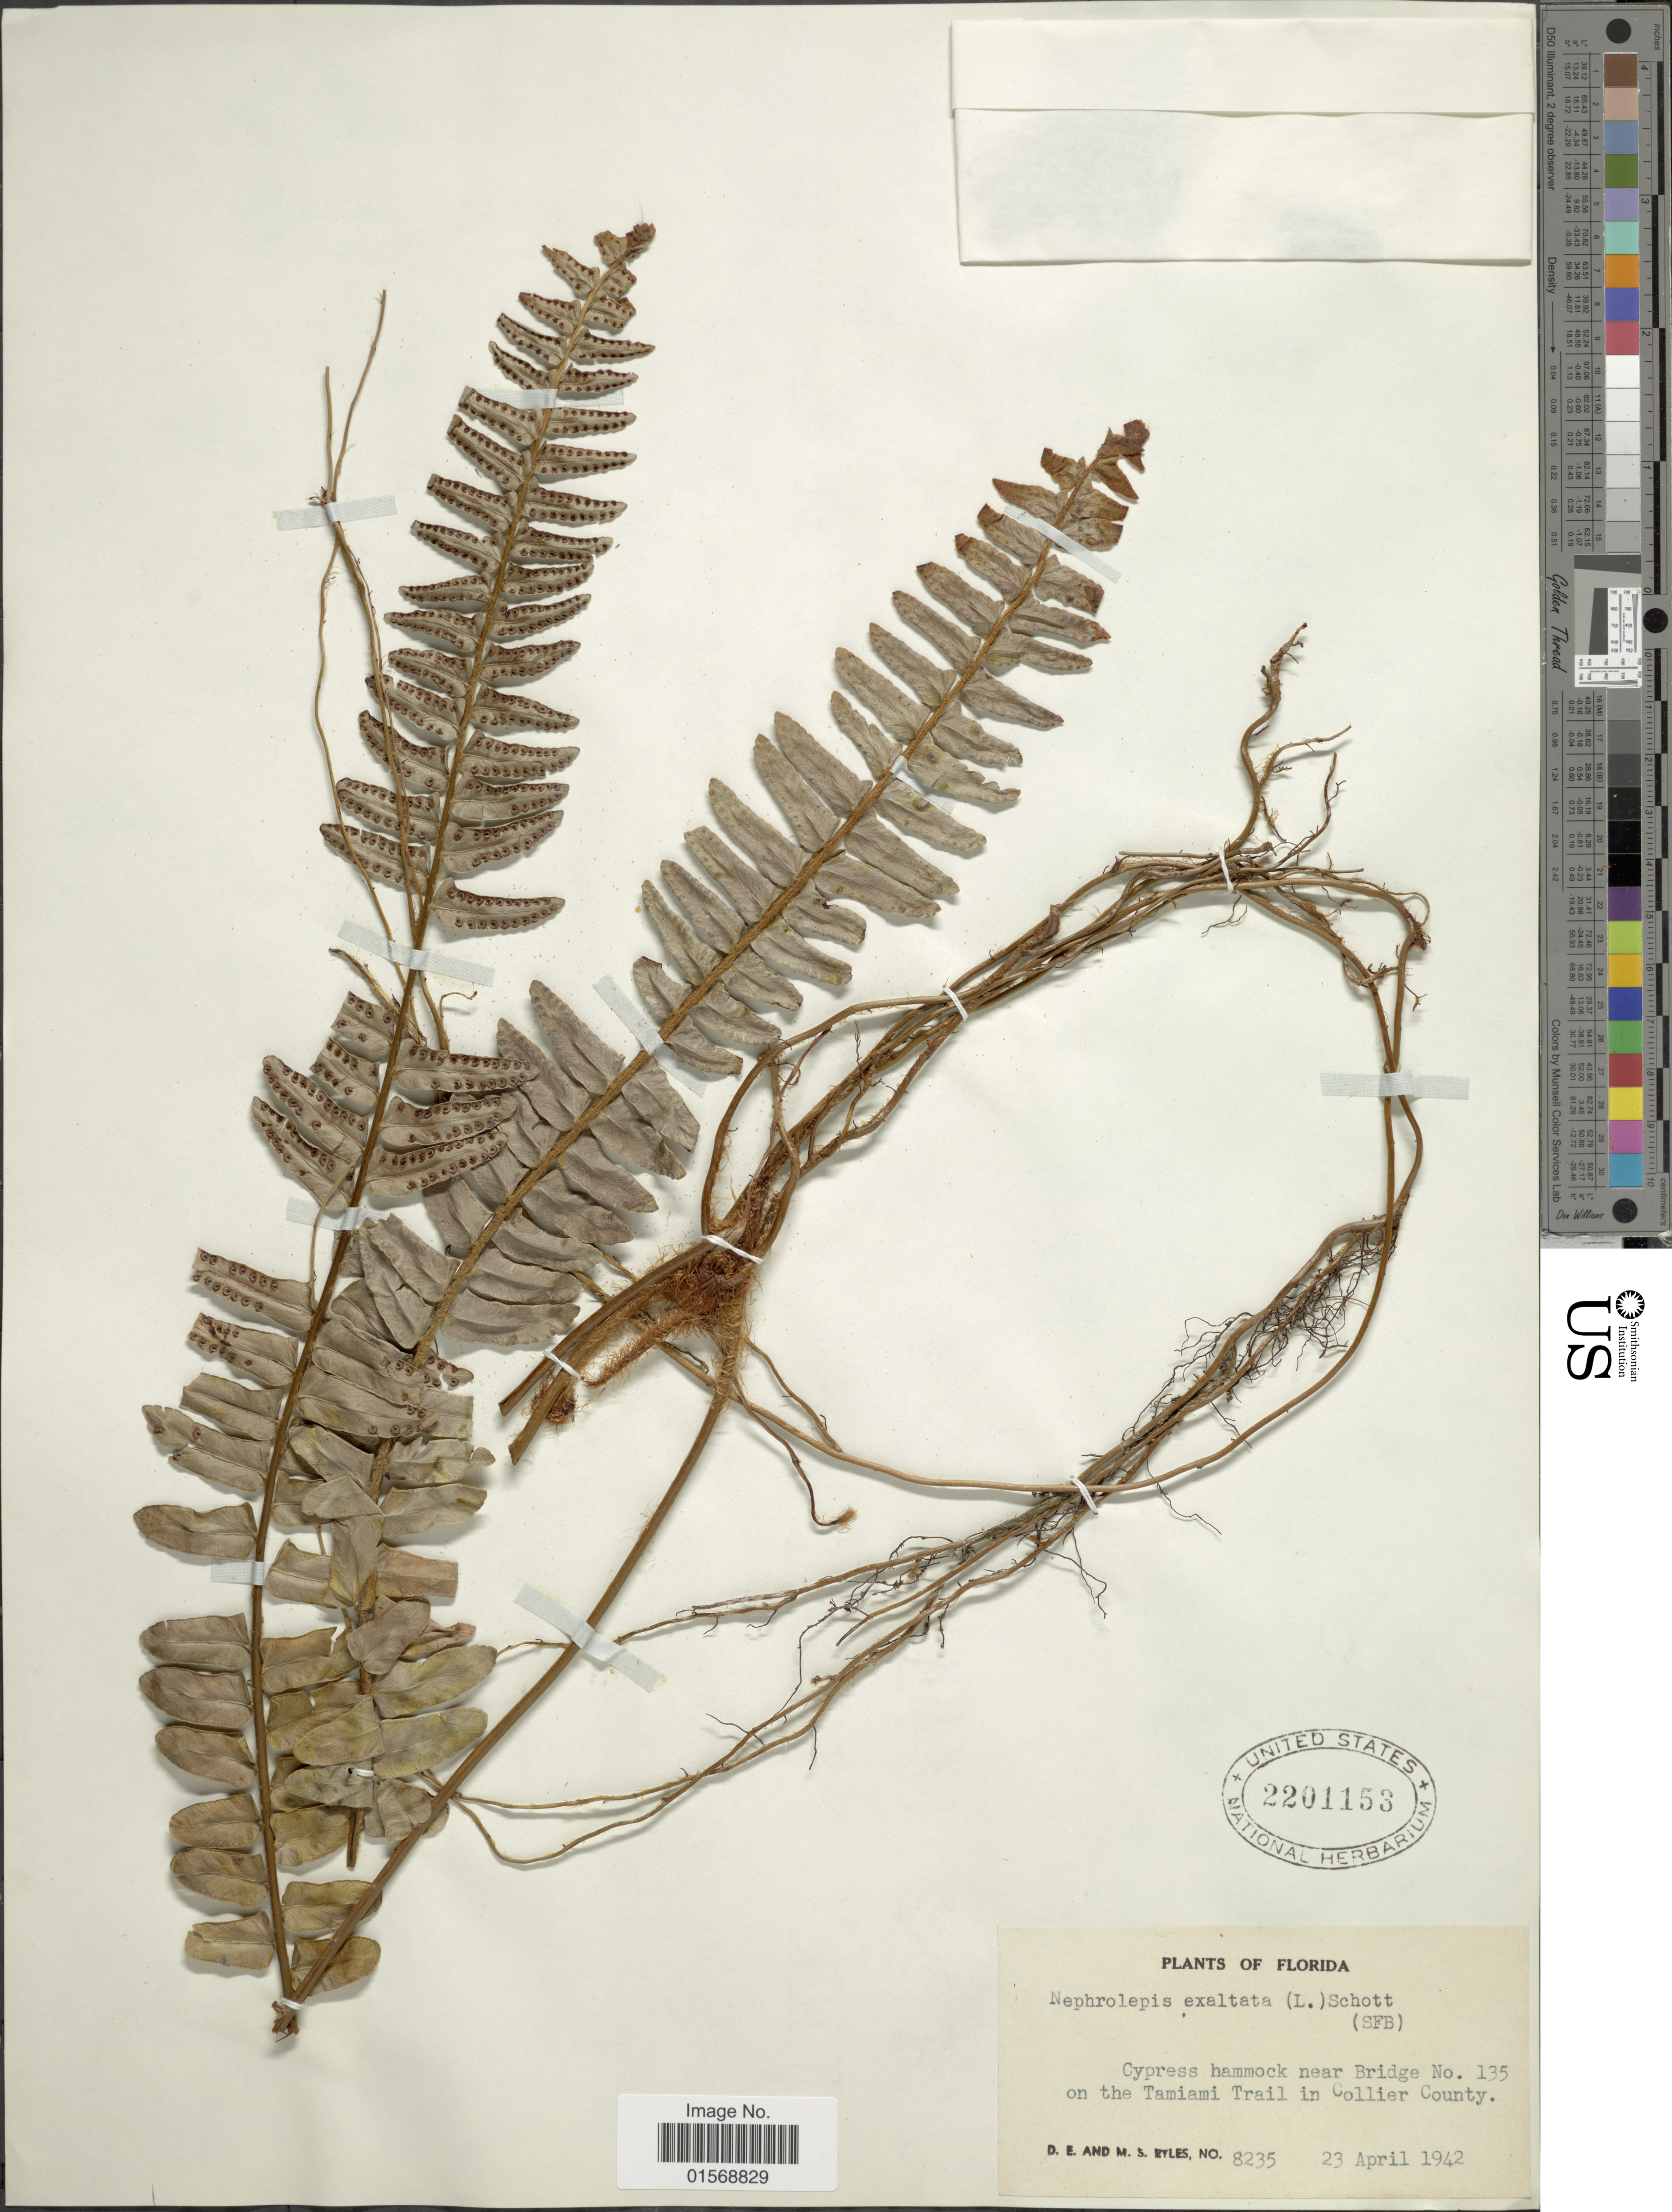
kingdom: Plantae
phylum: Tracheophyta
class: Polypodiopsida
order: Polypodiales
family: Nephrolepidaceae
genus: Nephrolepis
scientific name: Nephrolepis exaltata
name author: (L.) Schott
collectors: D. Eyles & M. Eyles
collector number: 8235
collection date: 1942-04-23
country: United States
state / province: Florida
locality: Florida, On the Tamiami Trail in Collier County.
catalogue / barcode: US 2201153